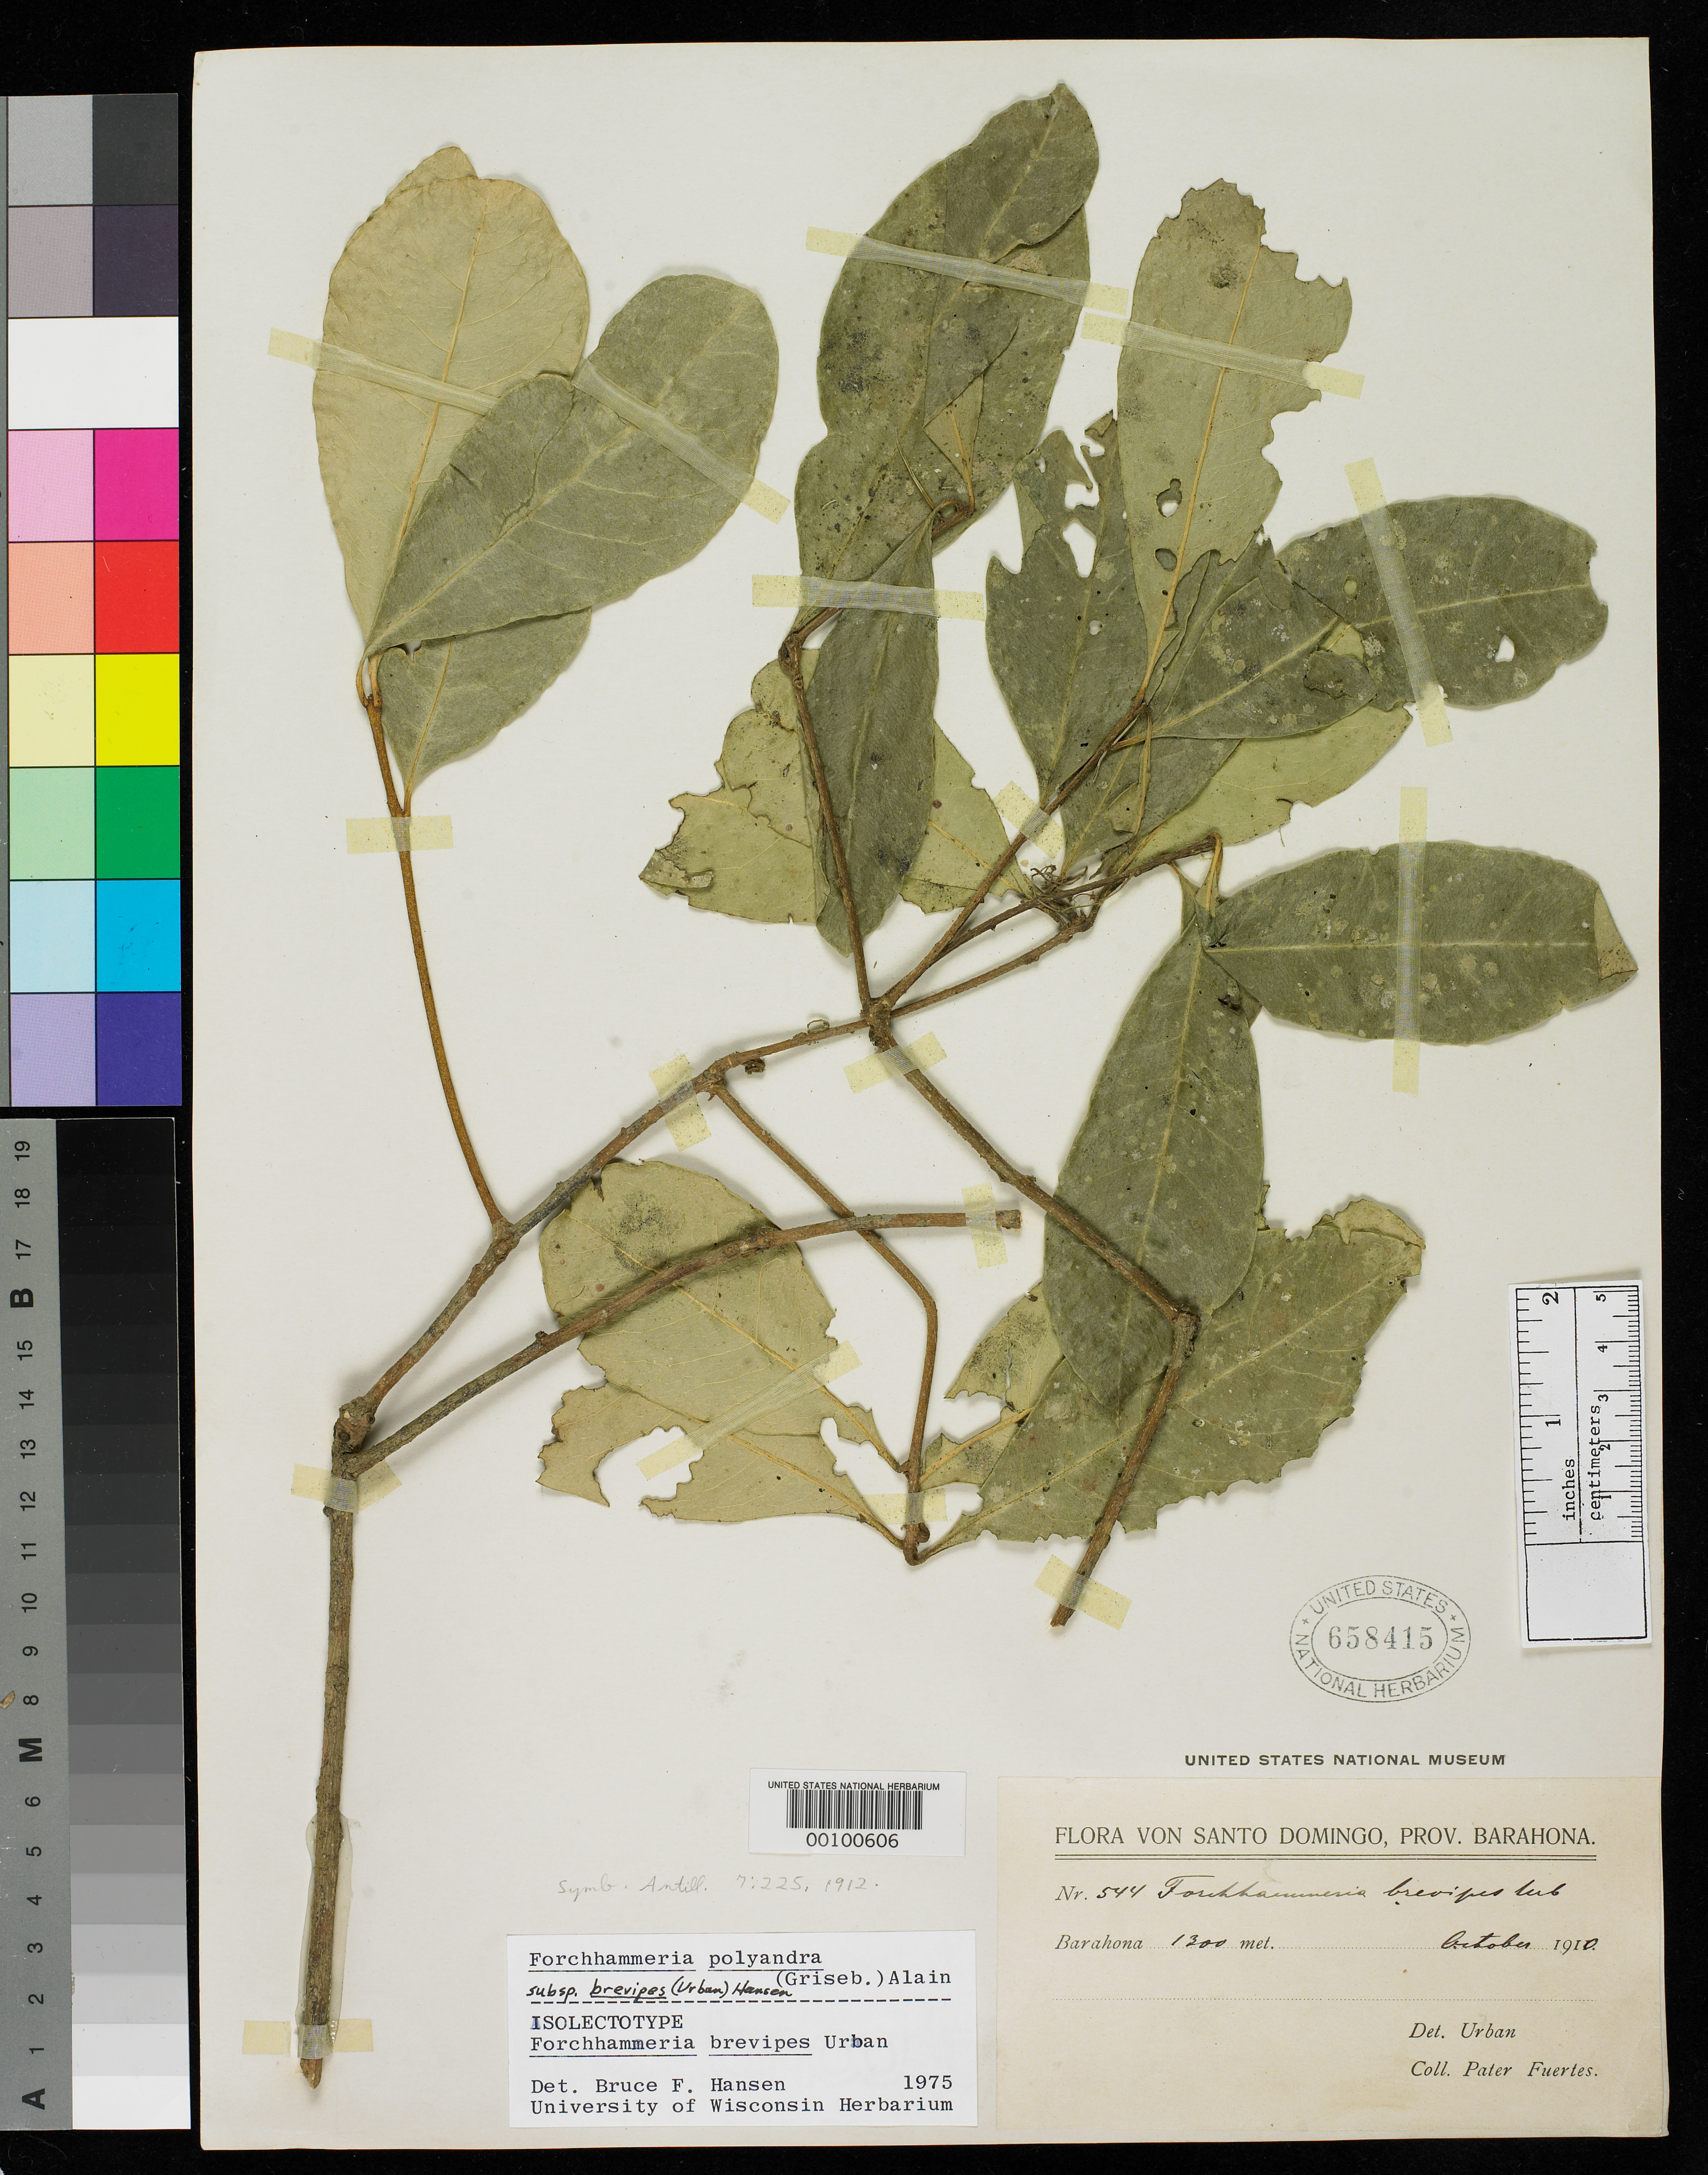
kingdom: Plantae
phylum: Tracheophyta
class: Magnoliopsida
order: Brassicales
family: Stixaceae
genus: Forchhammeria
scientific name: Forchhammeria brevipes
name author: Urb.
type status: Isolectotype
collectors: M. D. Fuertes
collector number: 544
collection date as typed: Oct 1910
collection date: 1910-10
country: Dominican Republic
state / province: Barahona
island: Hispaniola Island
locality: Barahona.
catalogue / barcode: US 658415